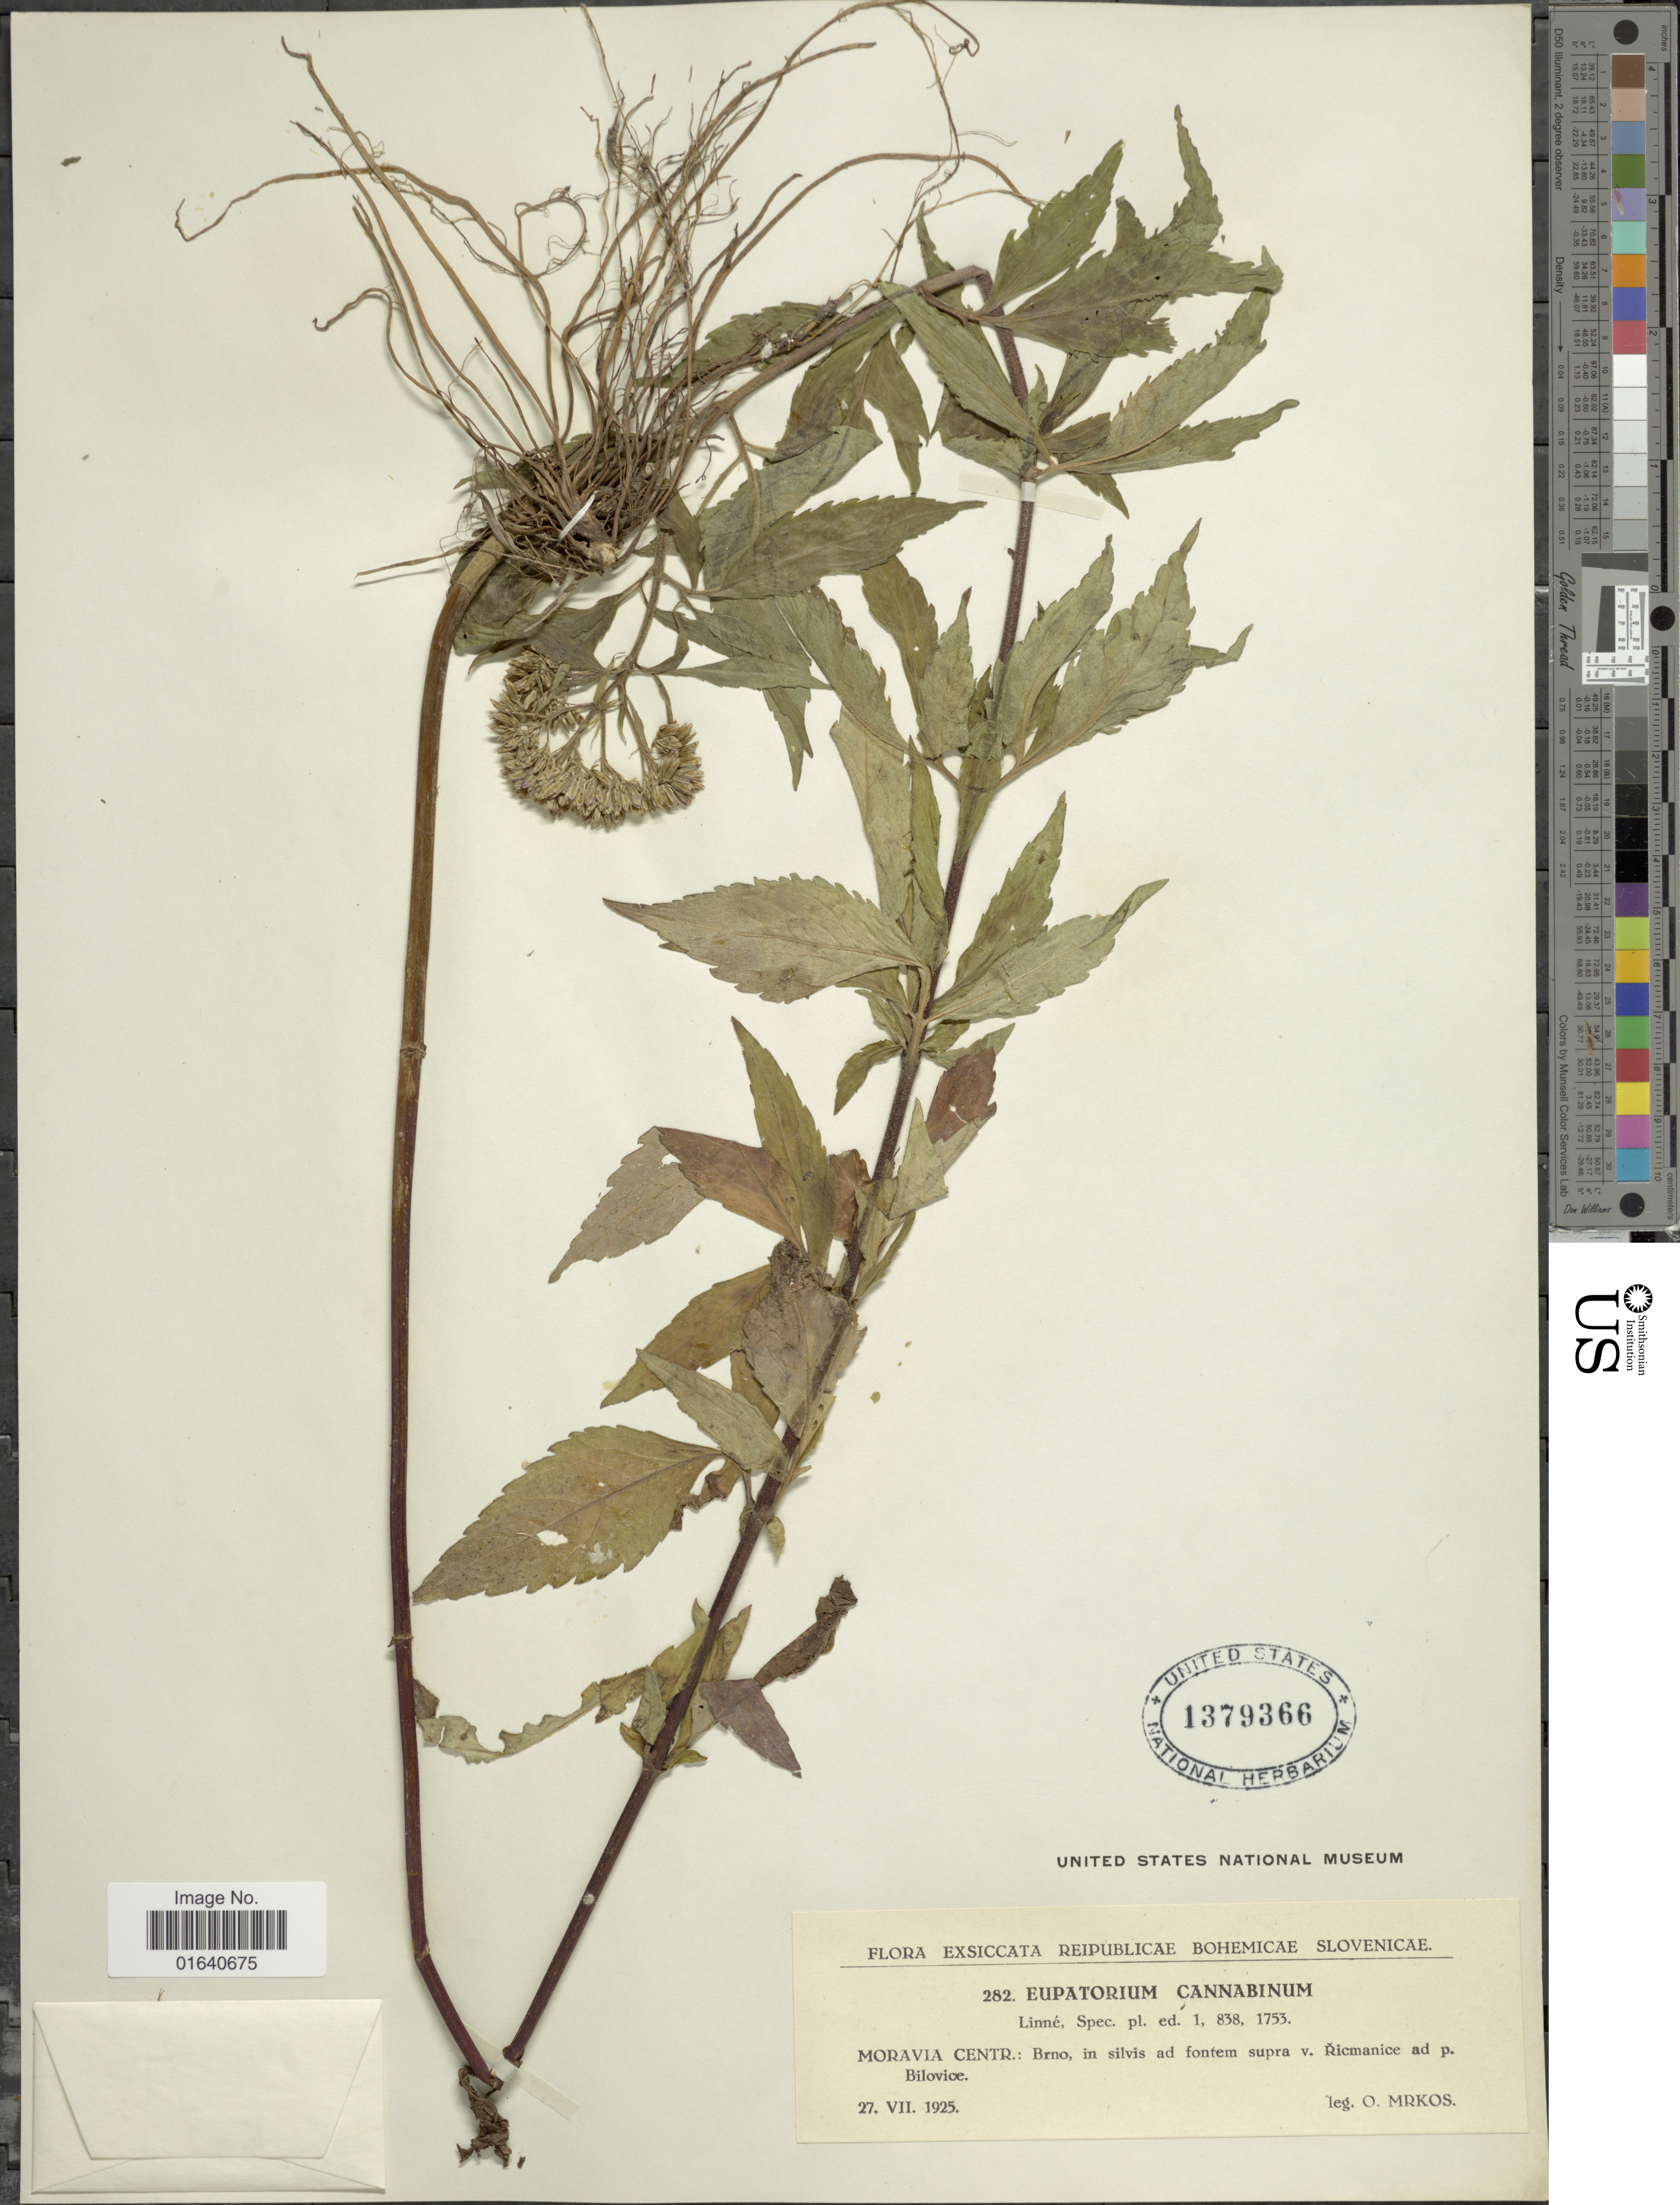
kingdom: Plantae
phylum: Tracheophyta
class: Magnoliopsida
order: Asterales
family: Asteraceae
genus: Eupatorium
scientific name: Eupatorium cannabinum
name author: L.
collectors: O. Mrkos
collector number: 282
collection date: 1925-07-27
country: Czechia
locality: Moravia Centr: Brno, in silvis ad fontem supra v. Ricmanice ad p. Bilovice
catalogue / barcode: US 1379366